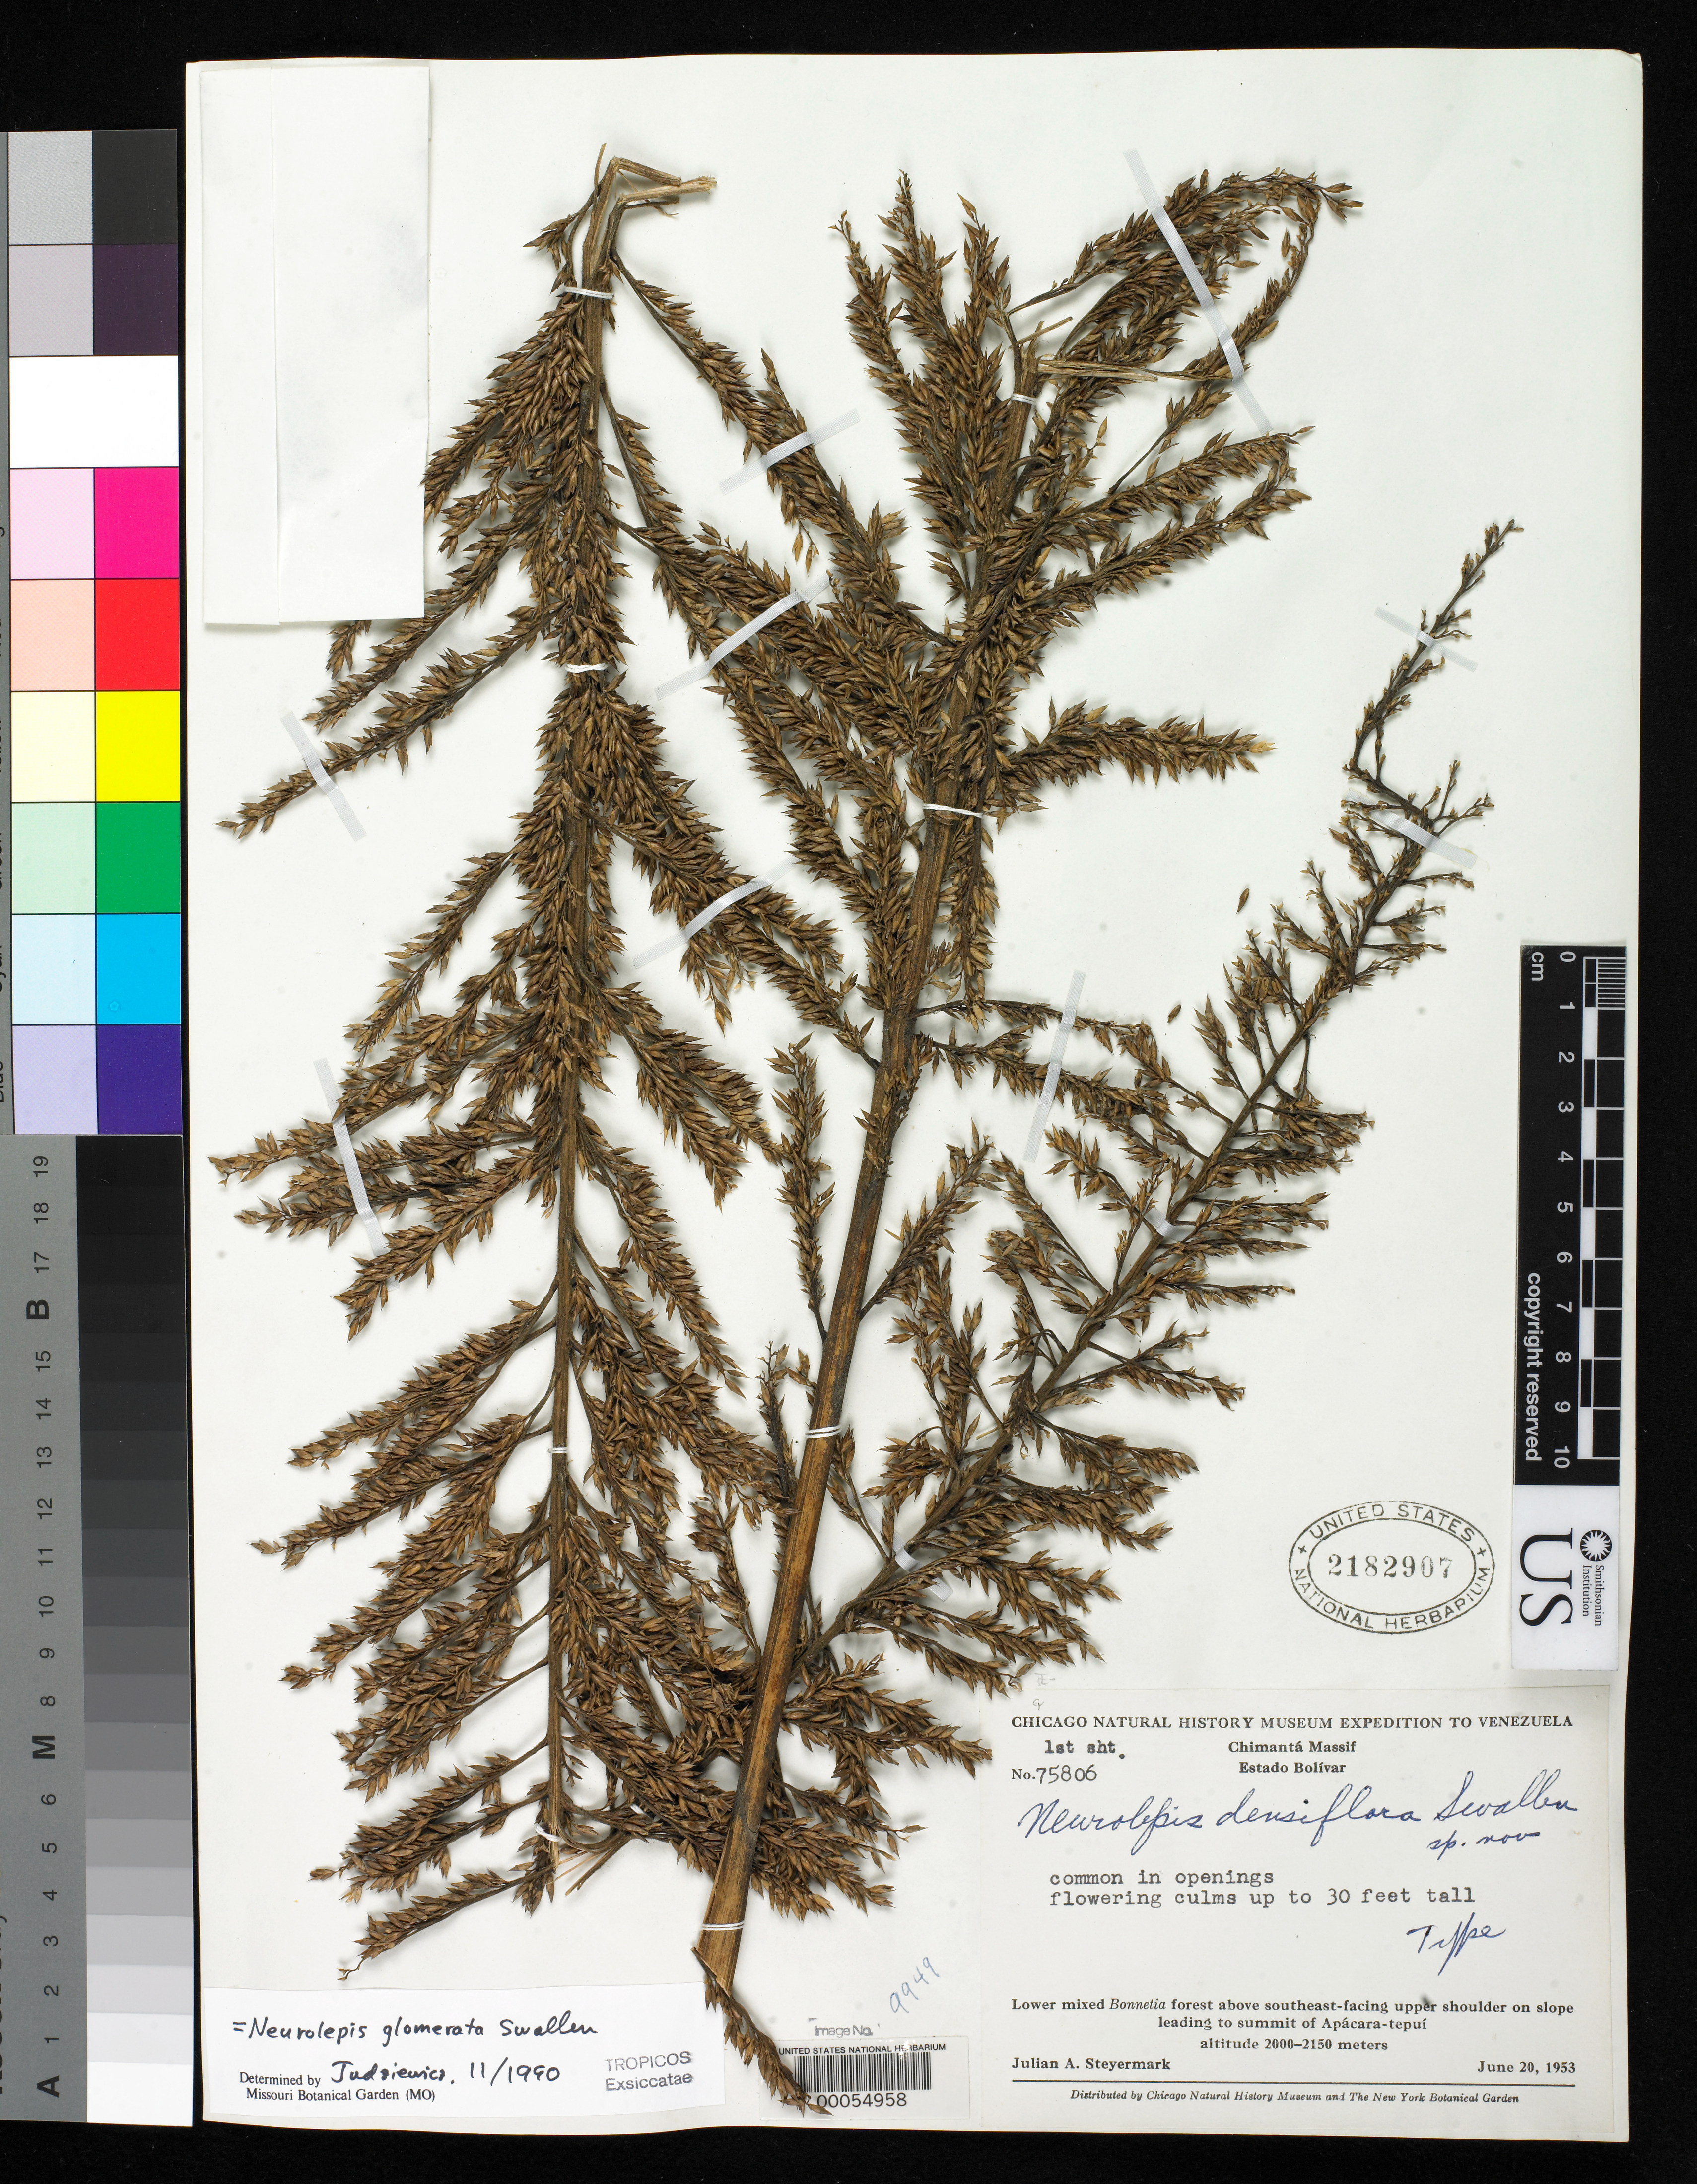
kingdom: Plantae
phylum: Tracheophyta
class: Liliopsida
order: Poales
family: Poaceae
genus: Neurolepis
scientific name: Neurolepis densiflora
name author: Swallen in Maguire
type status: Holotype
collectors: J. Steyermark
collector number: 75806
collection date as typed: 20 Jun 1953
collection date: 1953-06-20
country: Venezuela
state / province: Bolivar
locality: Chimanta Massif, slope leading to Apacara-tepui.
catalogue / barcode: US 2182907